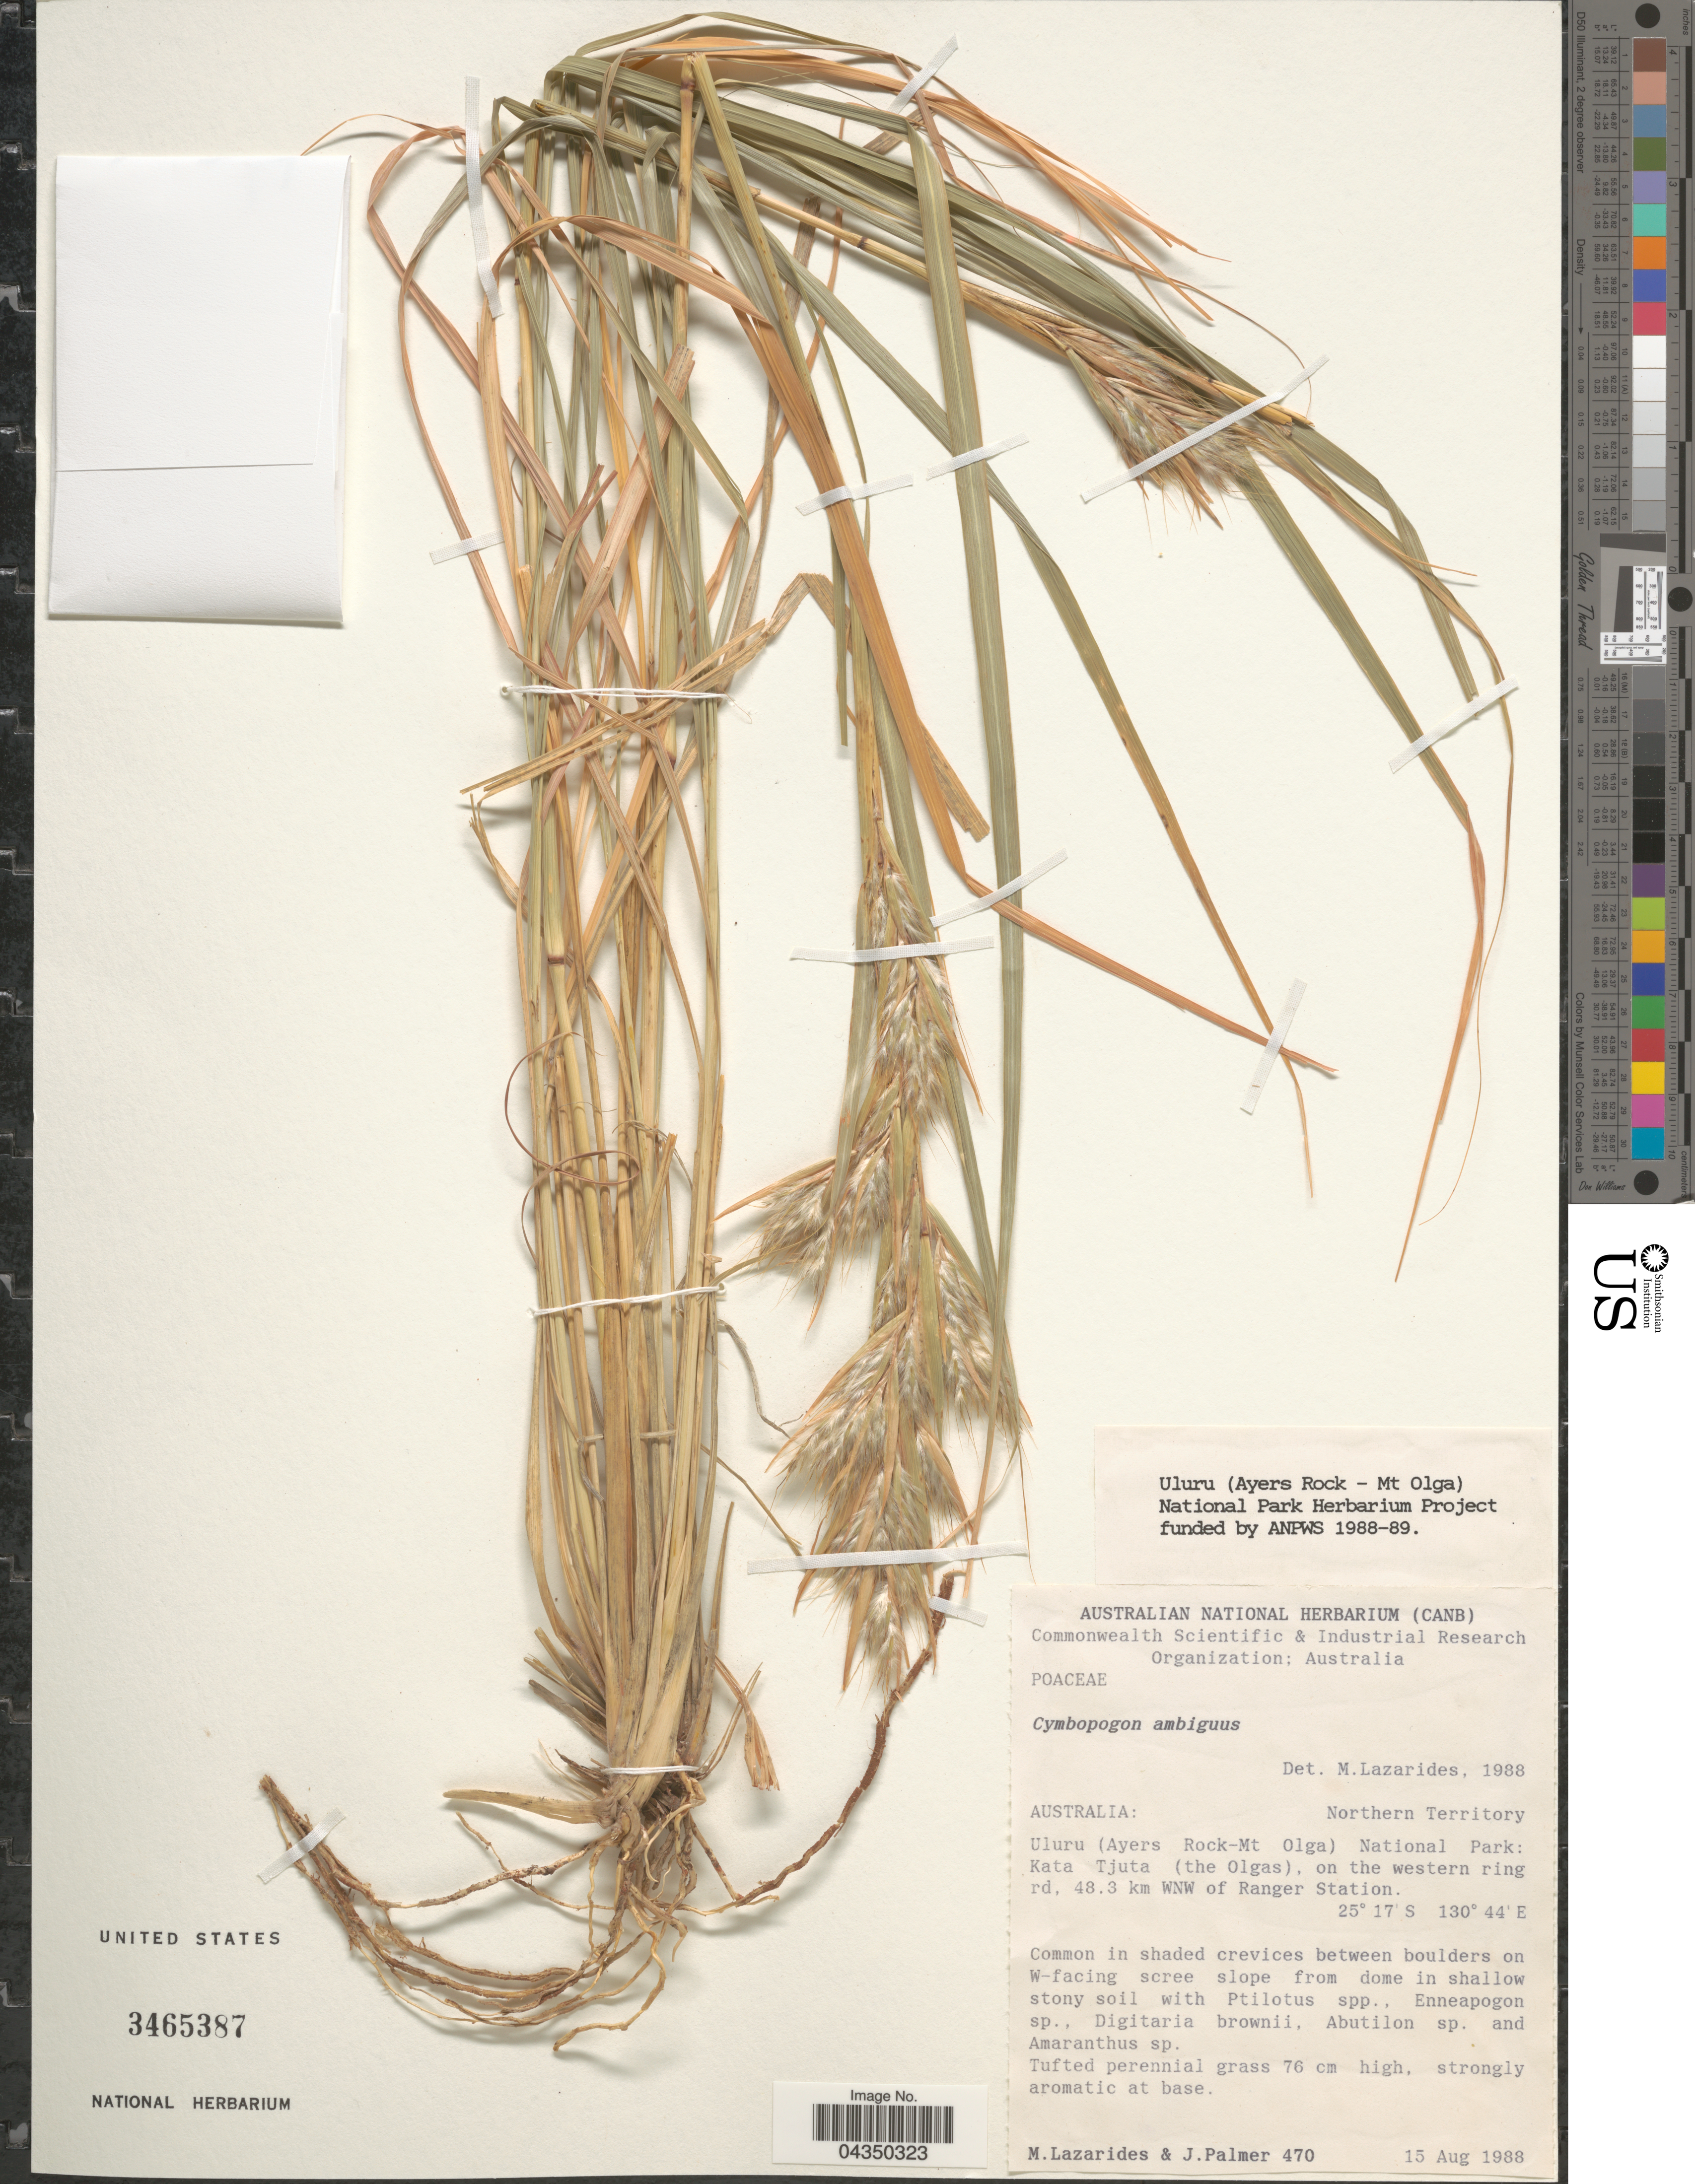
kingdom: Plantae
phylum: Tracheophyta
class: Liliopsida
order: Poales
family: Poaceae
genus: Cymbopogon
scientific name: Cymbopogon ambiguus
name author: A. Camus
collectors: M. Lazarides & J. Palmer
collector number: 470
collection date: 1988-08-15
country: Australia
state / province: Northern Territory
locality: Uluru (Ayers Rock-Mt Olga) National Park: Kata Tjuta (the Olgas), on the western ring rd, 48.3 km WNW of Ranger Station. Common in shaded crevices between boulders on W-facing scree slope from dome in shallow stony soil.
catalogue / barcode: US 3465387